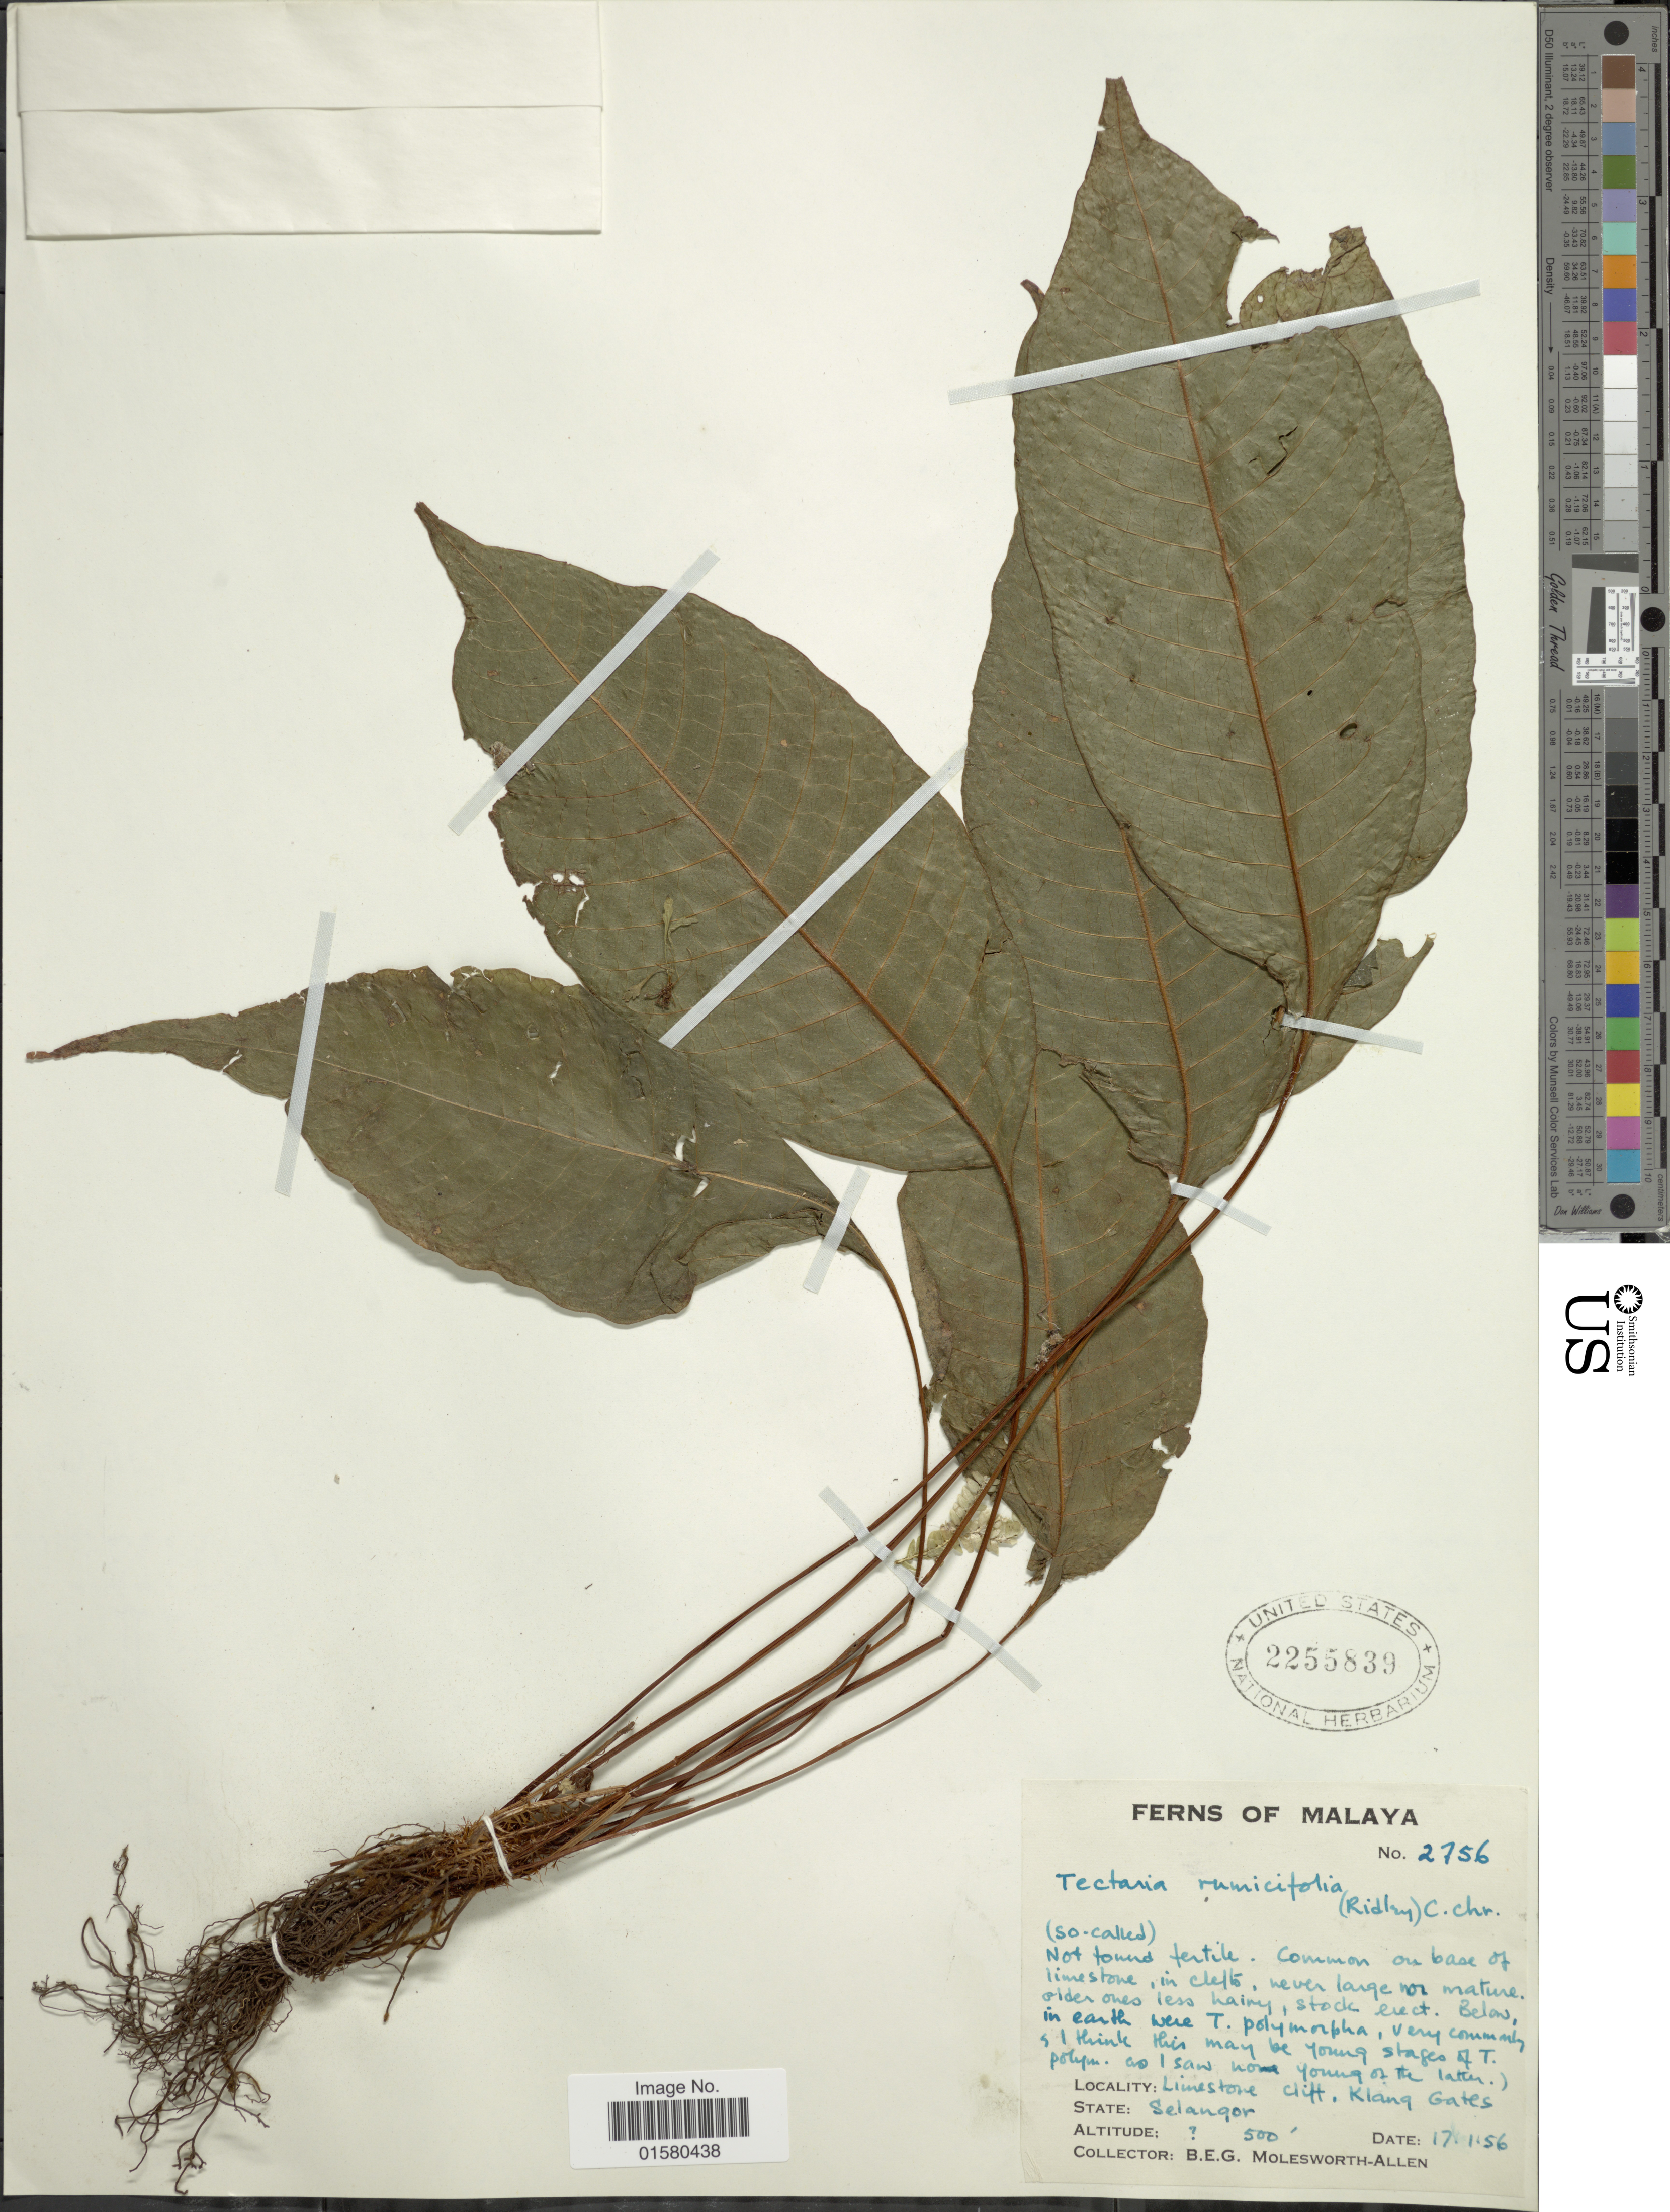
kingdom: Plantae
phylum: Tracheophyta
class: Polypodiopsida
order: Polypodiales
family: Tectariaceae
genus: Tectaria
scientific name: Tectaria rumicifolia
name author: (Ridl.) C. Chr.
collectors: B. E. G. Molesworth-Allen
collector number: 2756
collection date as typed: Transcribed d/m/y: 17/1/56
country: Malaysia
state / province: Selangor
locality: Limestone cliff. Klang Gates, Malaya.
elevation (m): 152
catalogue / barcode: US 2255839